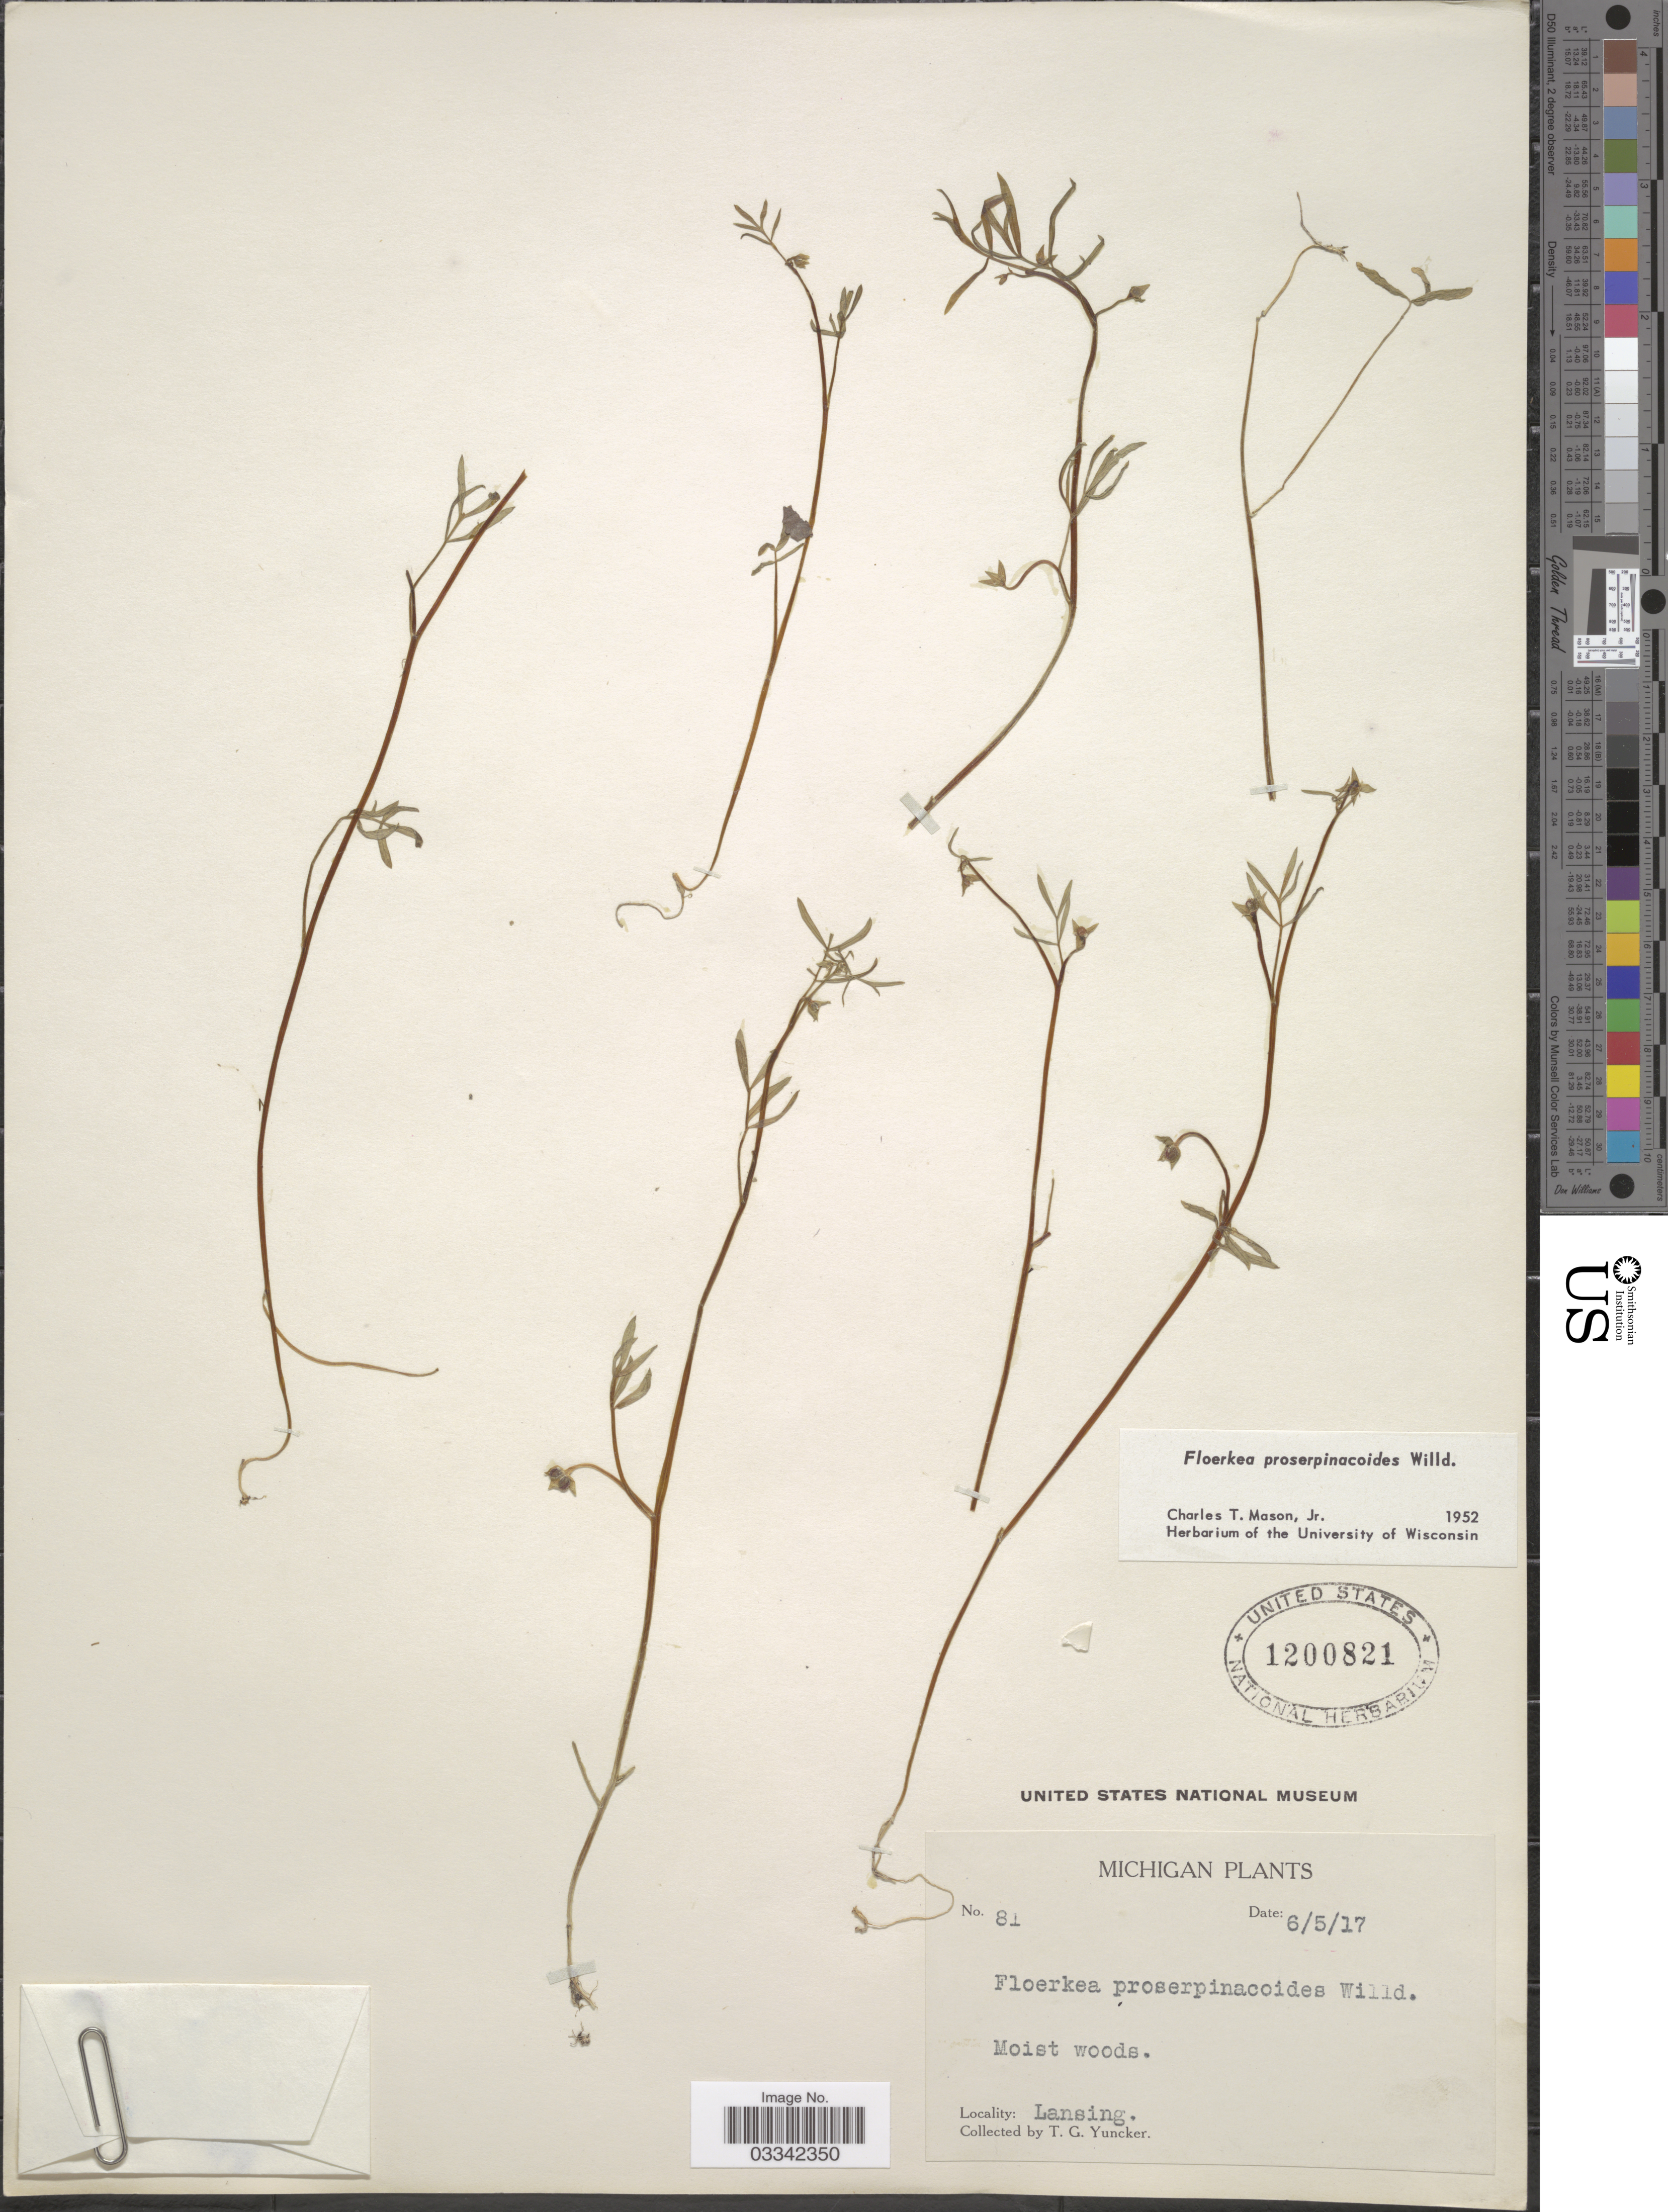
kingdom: Plantae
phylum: Tracheophyta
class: Magnoliopsida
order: Brassicales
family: Limnanthaceae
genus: Floerkea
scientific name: Floerkea proserpinacoides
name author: Willd.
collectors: T. G. Yuncker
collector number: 81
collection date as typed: Transcribed d/m/y: 5/6/17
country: United States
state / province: Michigan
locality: Lansing.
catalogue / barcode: US 1200821